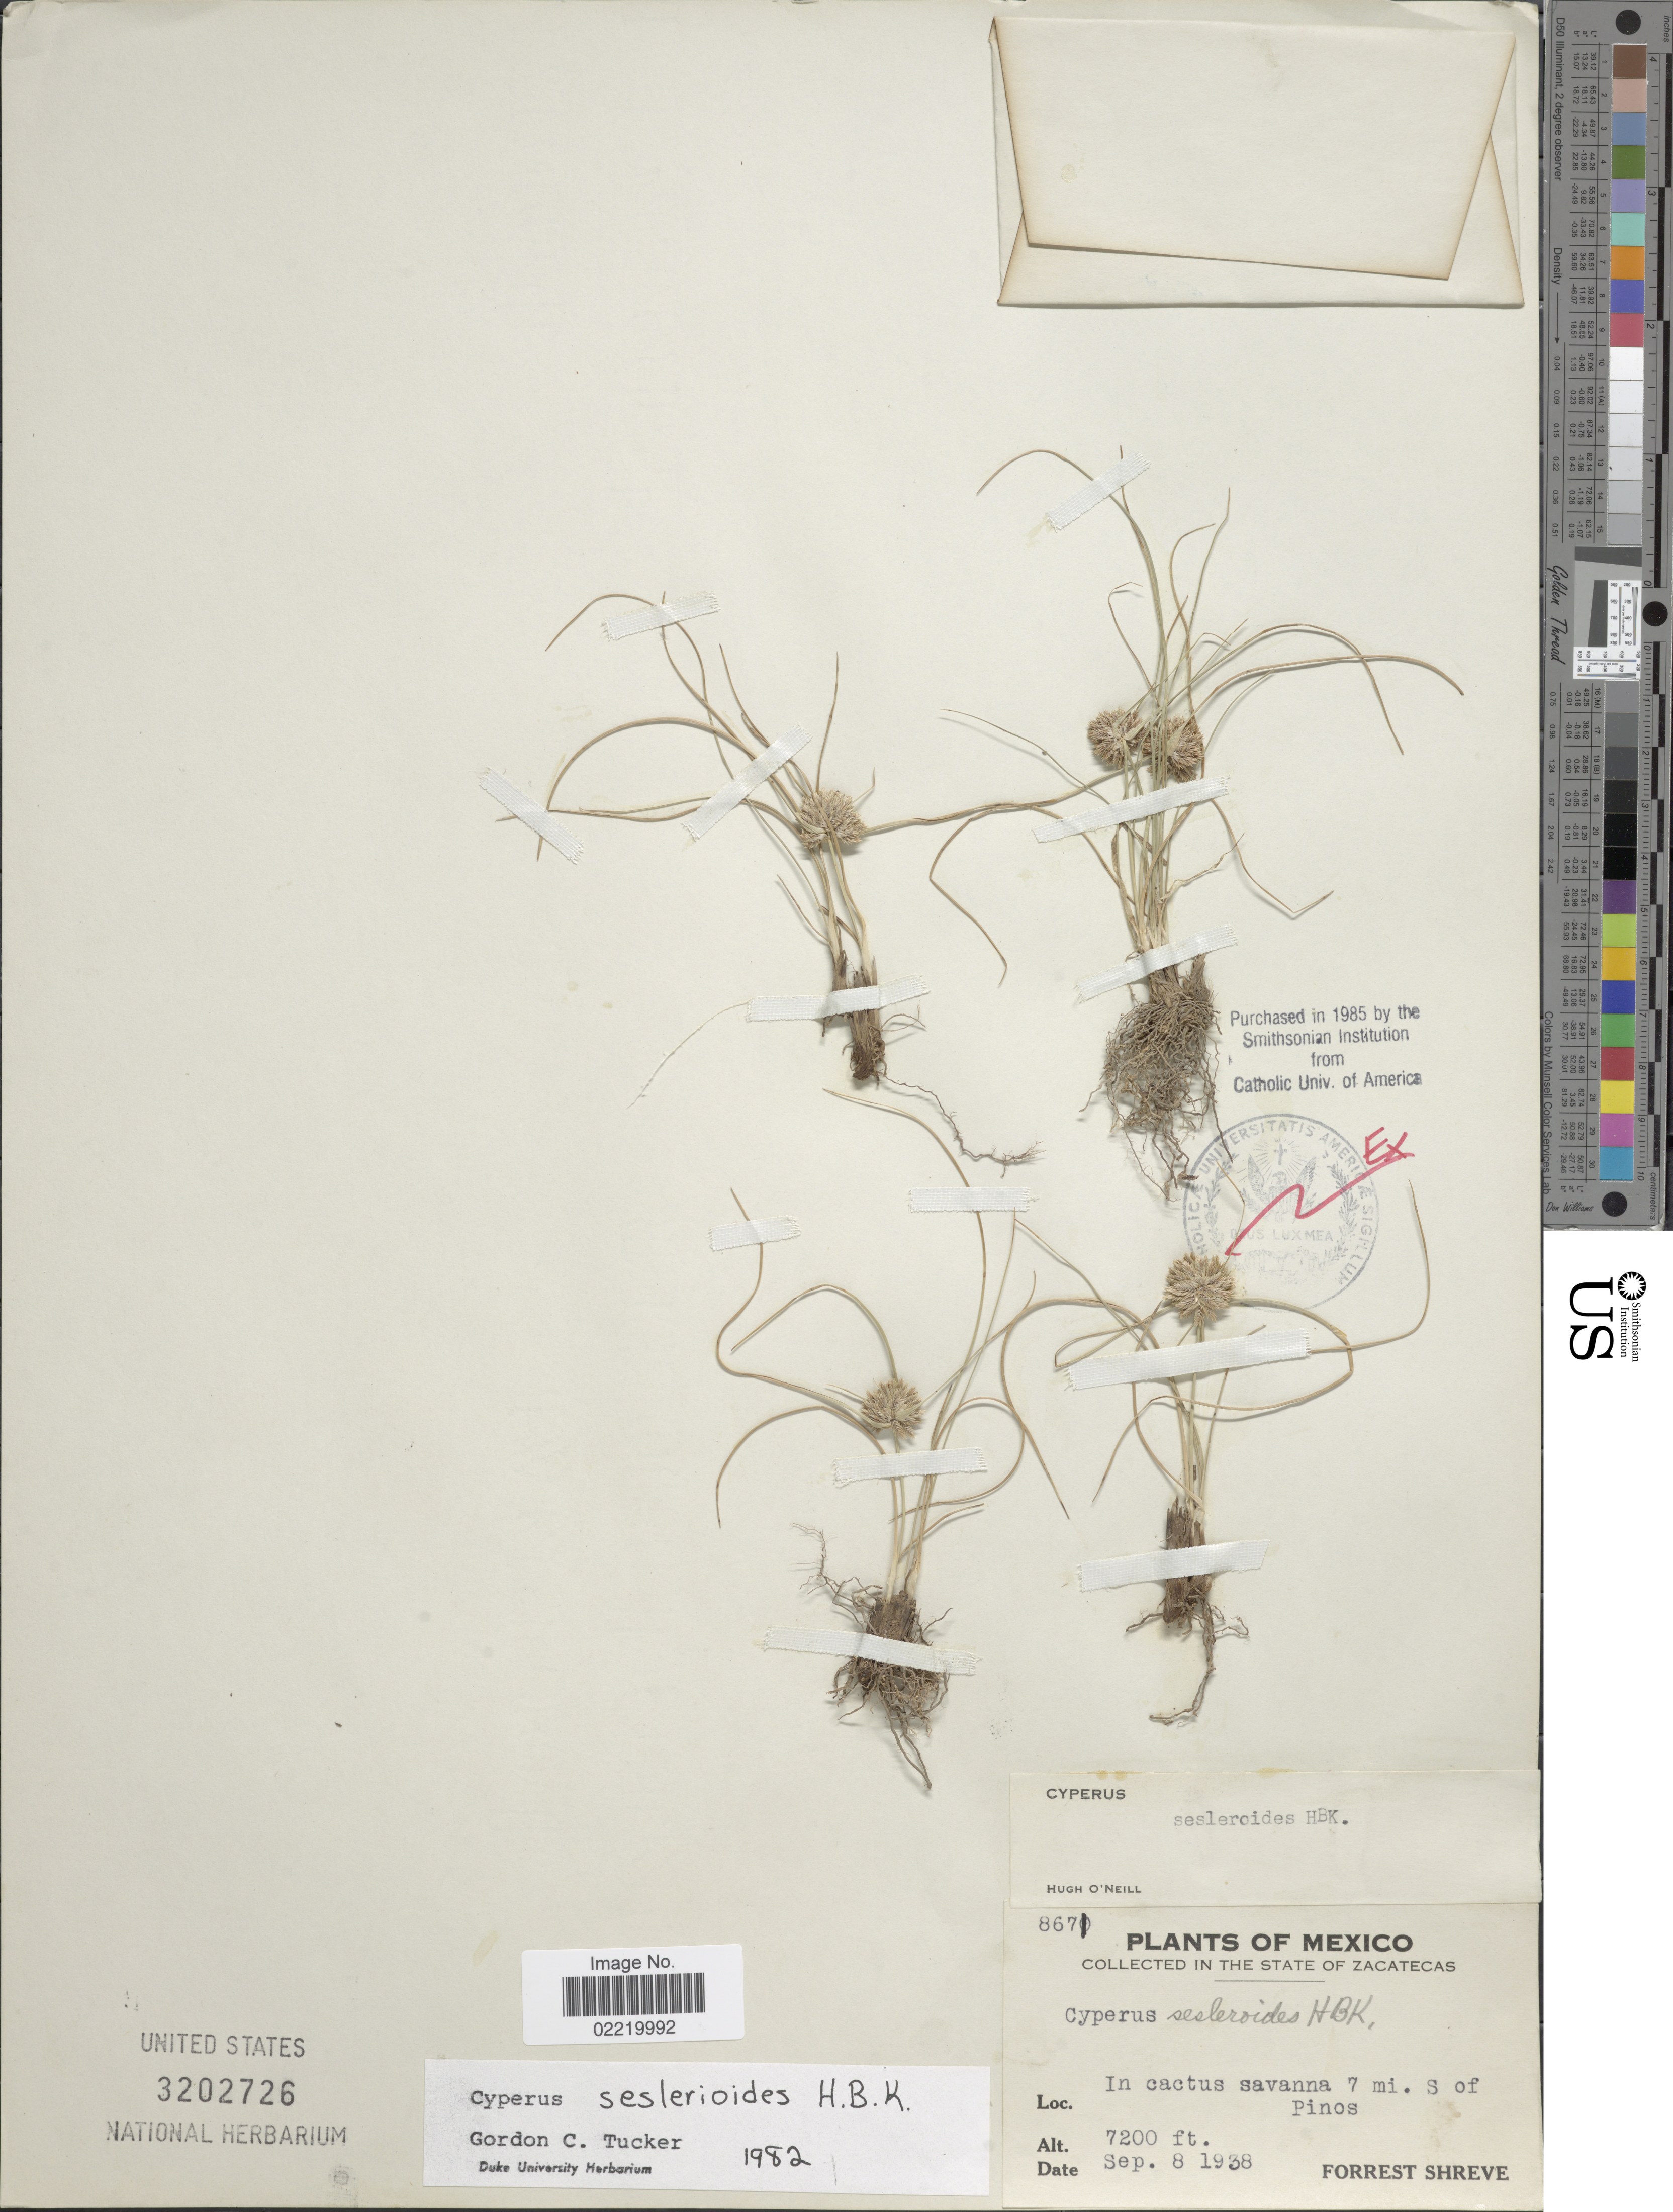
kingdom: Plantae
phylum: Tracheophyta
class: Liliopsida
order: Poales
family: Cyperaceae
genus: Cyperus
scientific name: Cyperus seslerioides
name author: Kunth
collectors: F. Shreve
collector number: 8671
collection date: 1938-09-08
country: Mexico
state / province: Zacatecas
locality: In cactus savanna 7 mi. S. of Pinos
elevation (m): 2195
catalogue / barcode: US 3202726